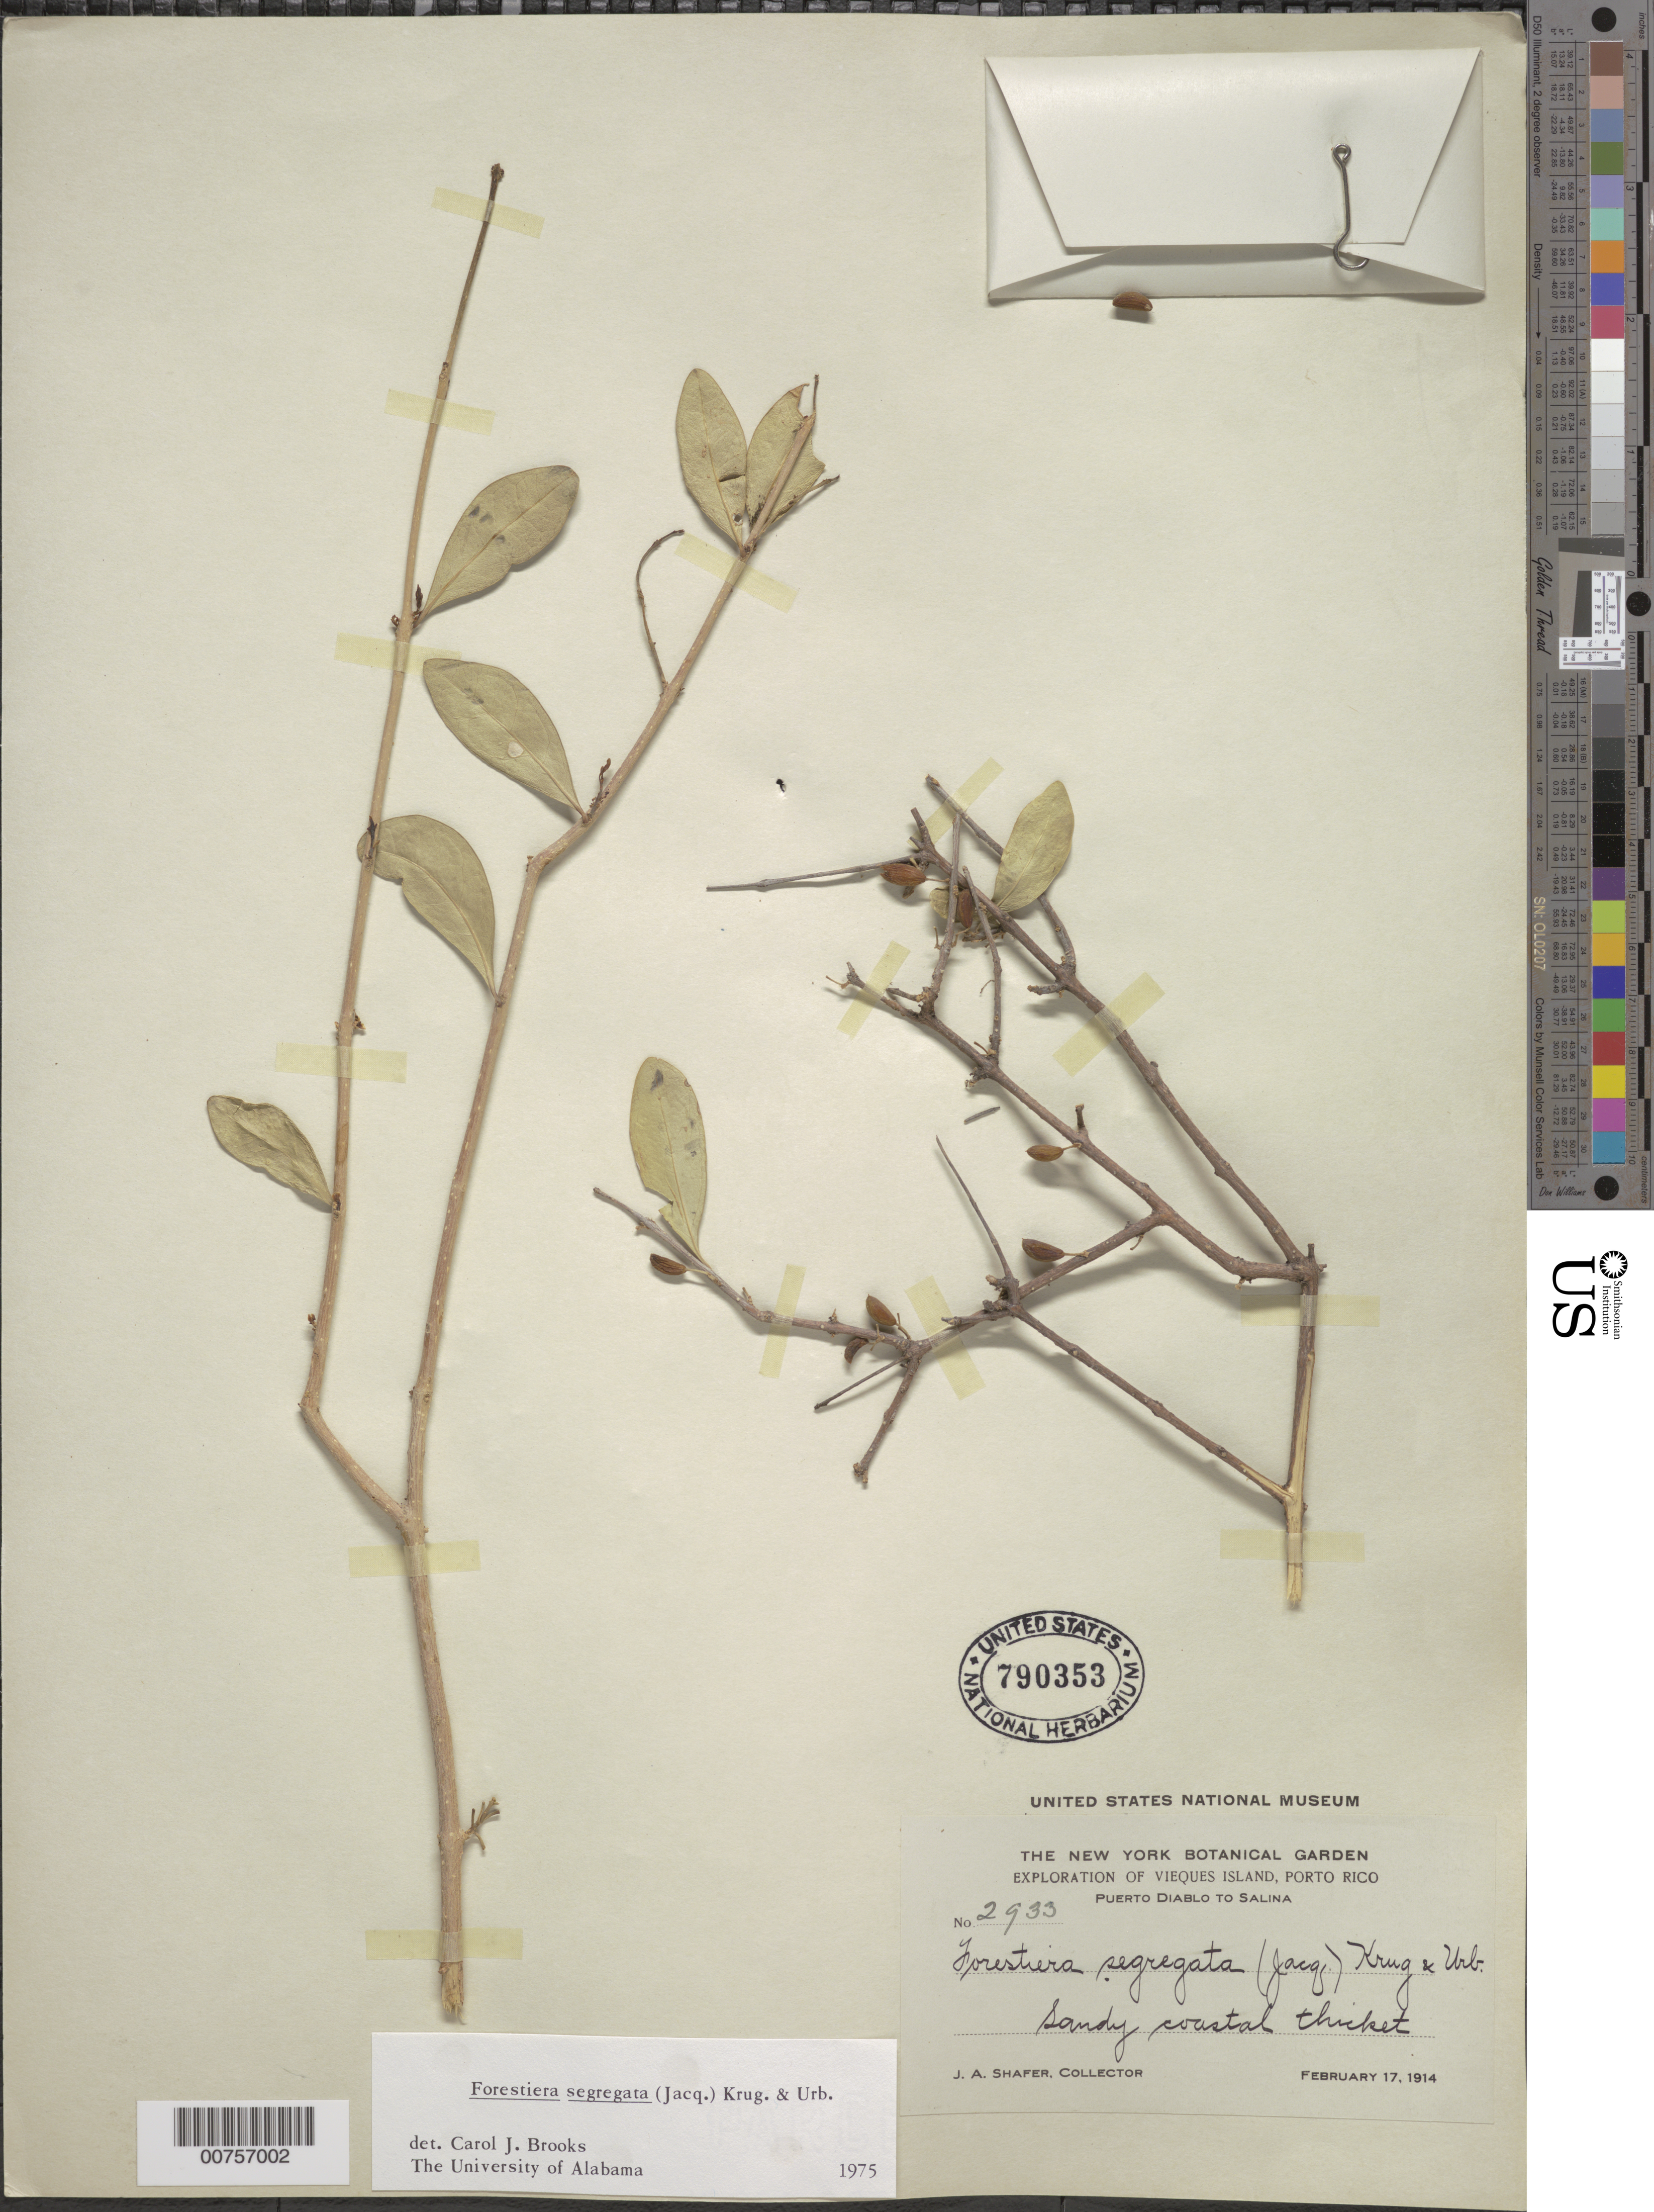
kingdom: Plantae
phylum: Tracheophyta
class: Magnoliopsida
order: Lamiales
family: Oleaceae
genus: Forestiera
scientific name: Forestiera segregata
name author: (Jacq.) Krug & Urb.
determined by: Brooks, Cecil J.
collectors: J. A. Shafer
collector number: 2933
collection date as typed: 17 Feb 1914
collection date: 1914-02-17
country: Puerto Rico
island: Vieques I.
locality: Puerto Diablo to Salina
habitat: Sandy coastal thicket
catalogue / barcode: US 790353